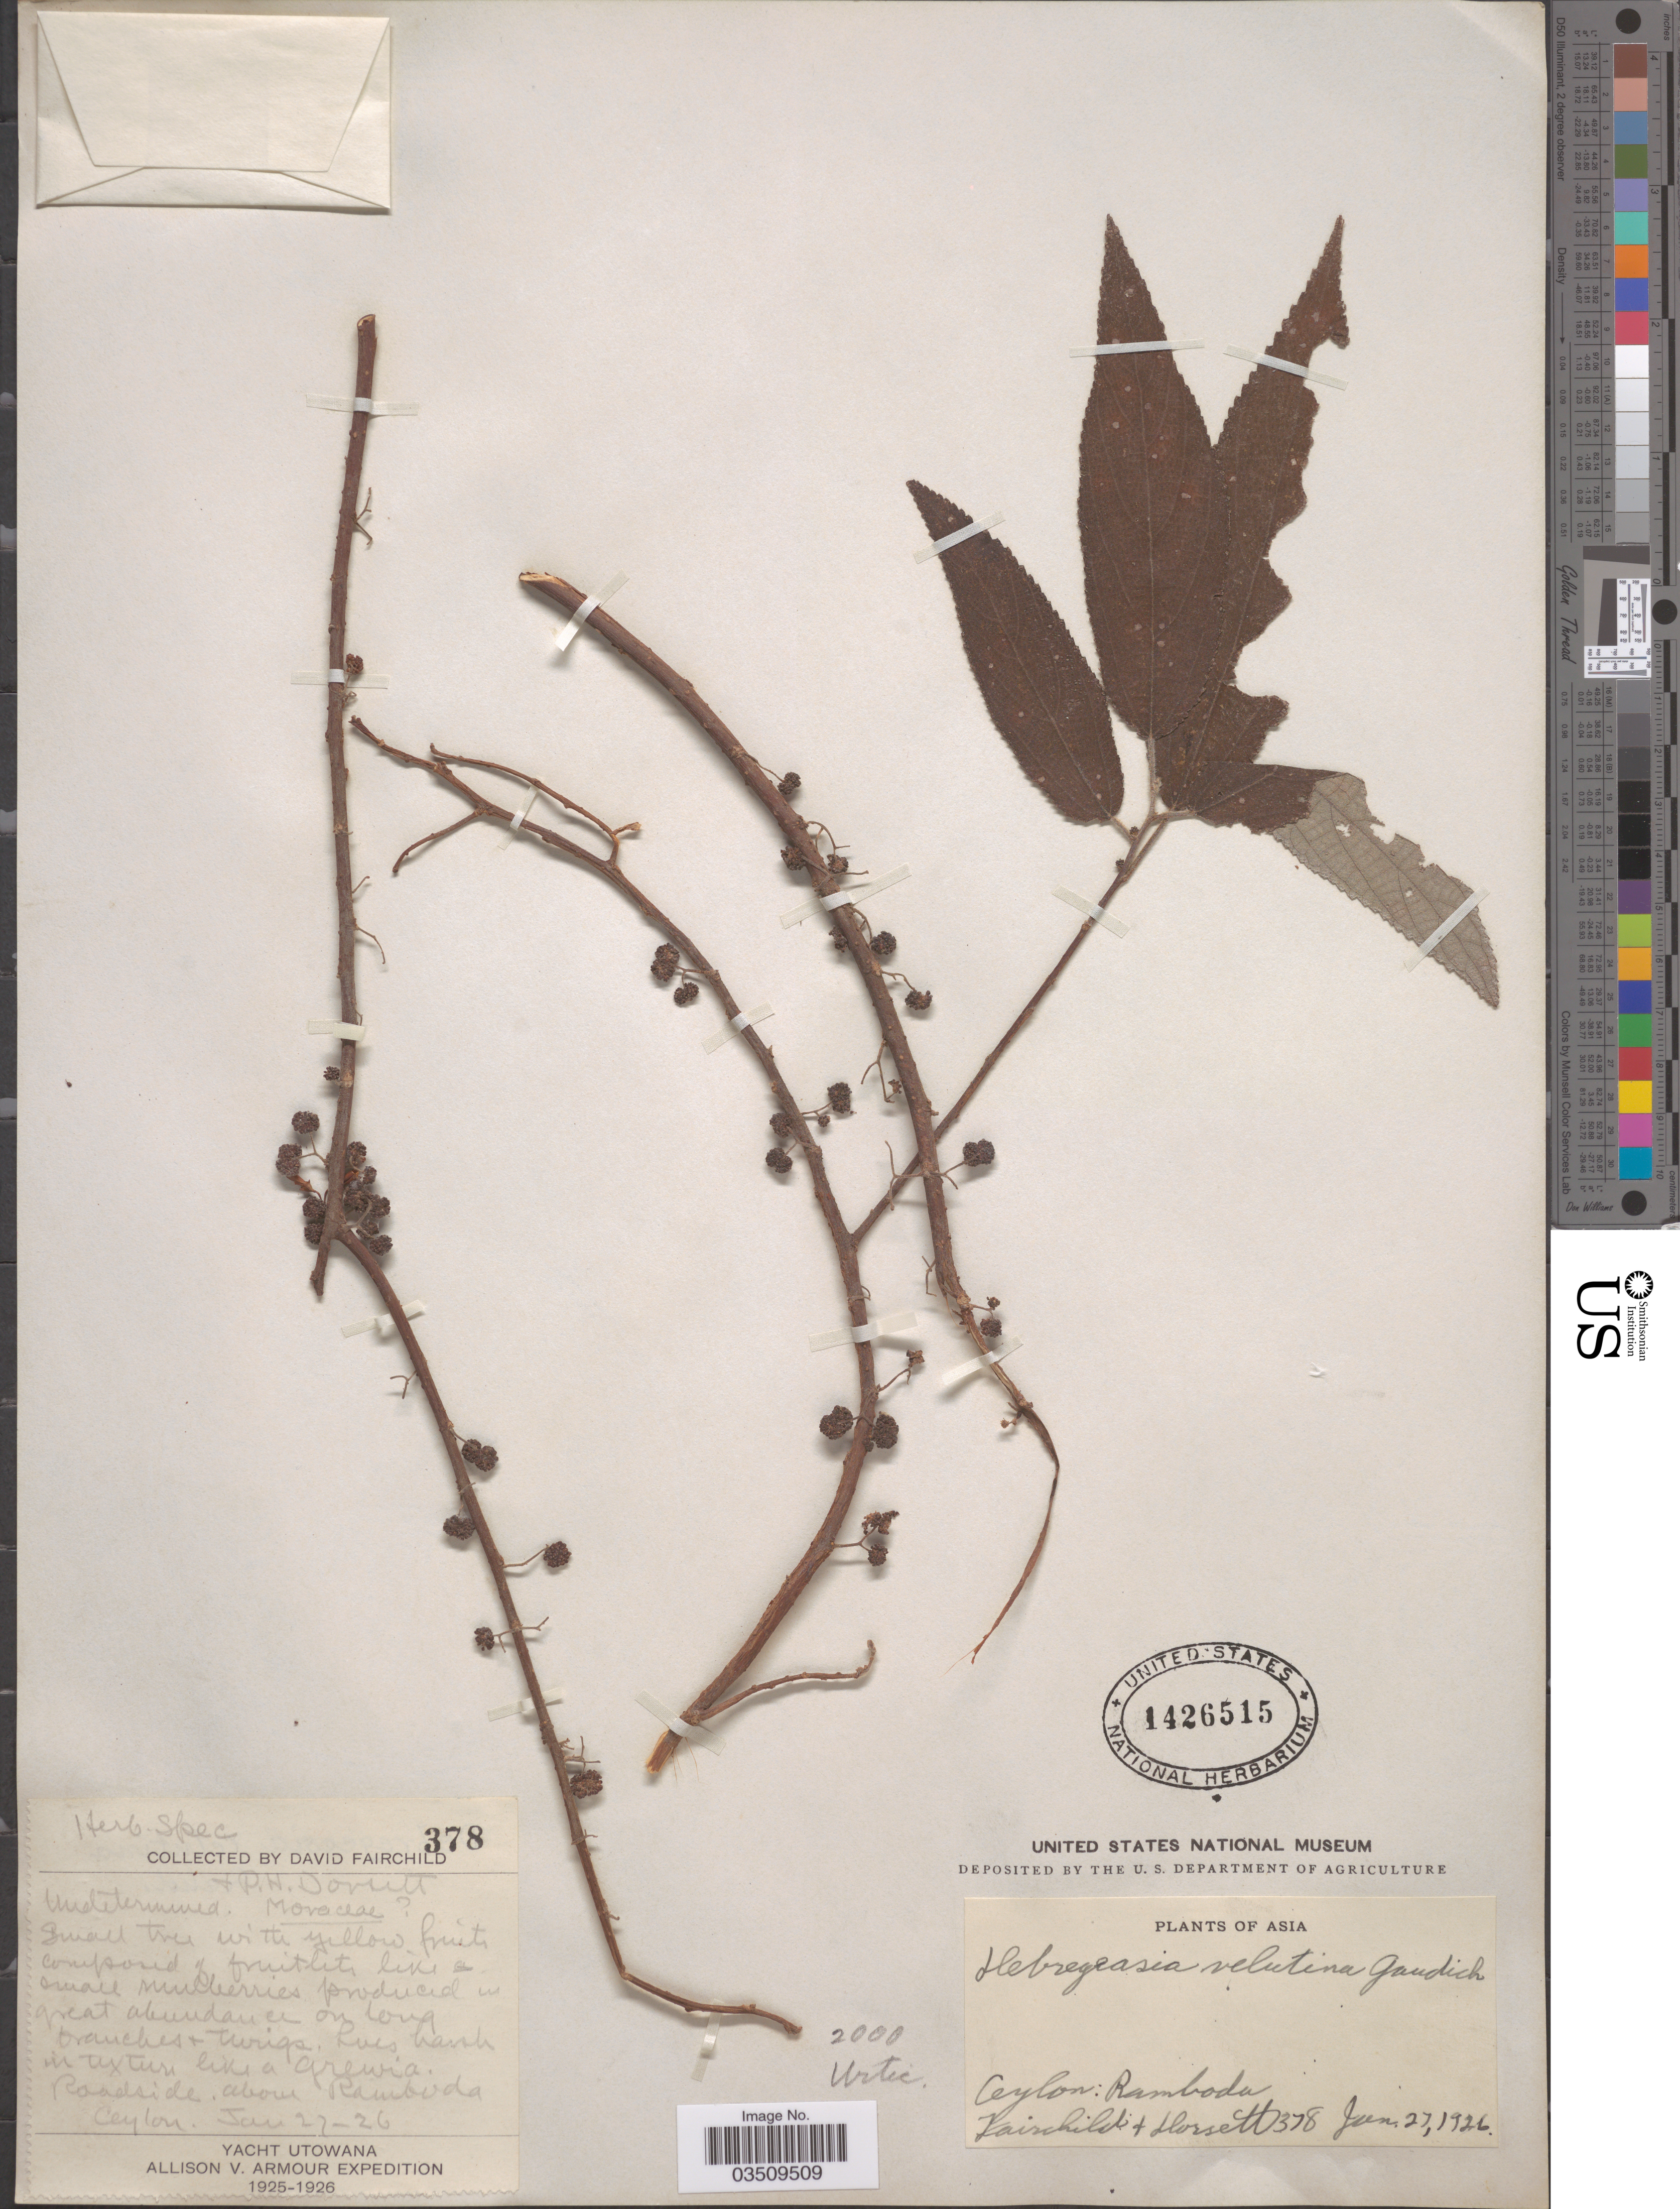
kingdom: Plantae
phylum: Tracheophyta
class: Magnoliopsida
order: Rosales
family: Urticaceae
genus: Debregeasia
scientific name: Debregeasia velutina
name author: Gaudich.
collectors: D. Fairchild & -. Horsett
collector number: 378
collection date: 1926-06-27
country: Sri Lanka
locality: Roadside above Ramboda. Ceylon.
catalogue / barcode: US 1426515